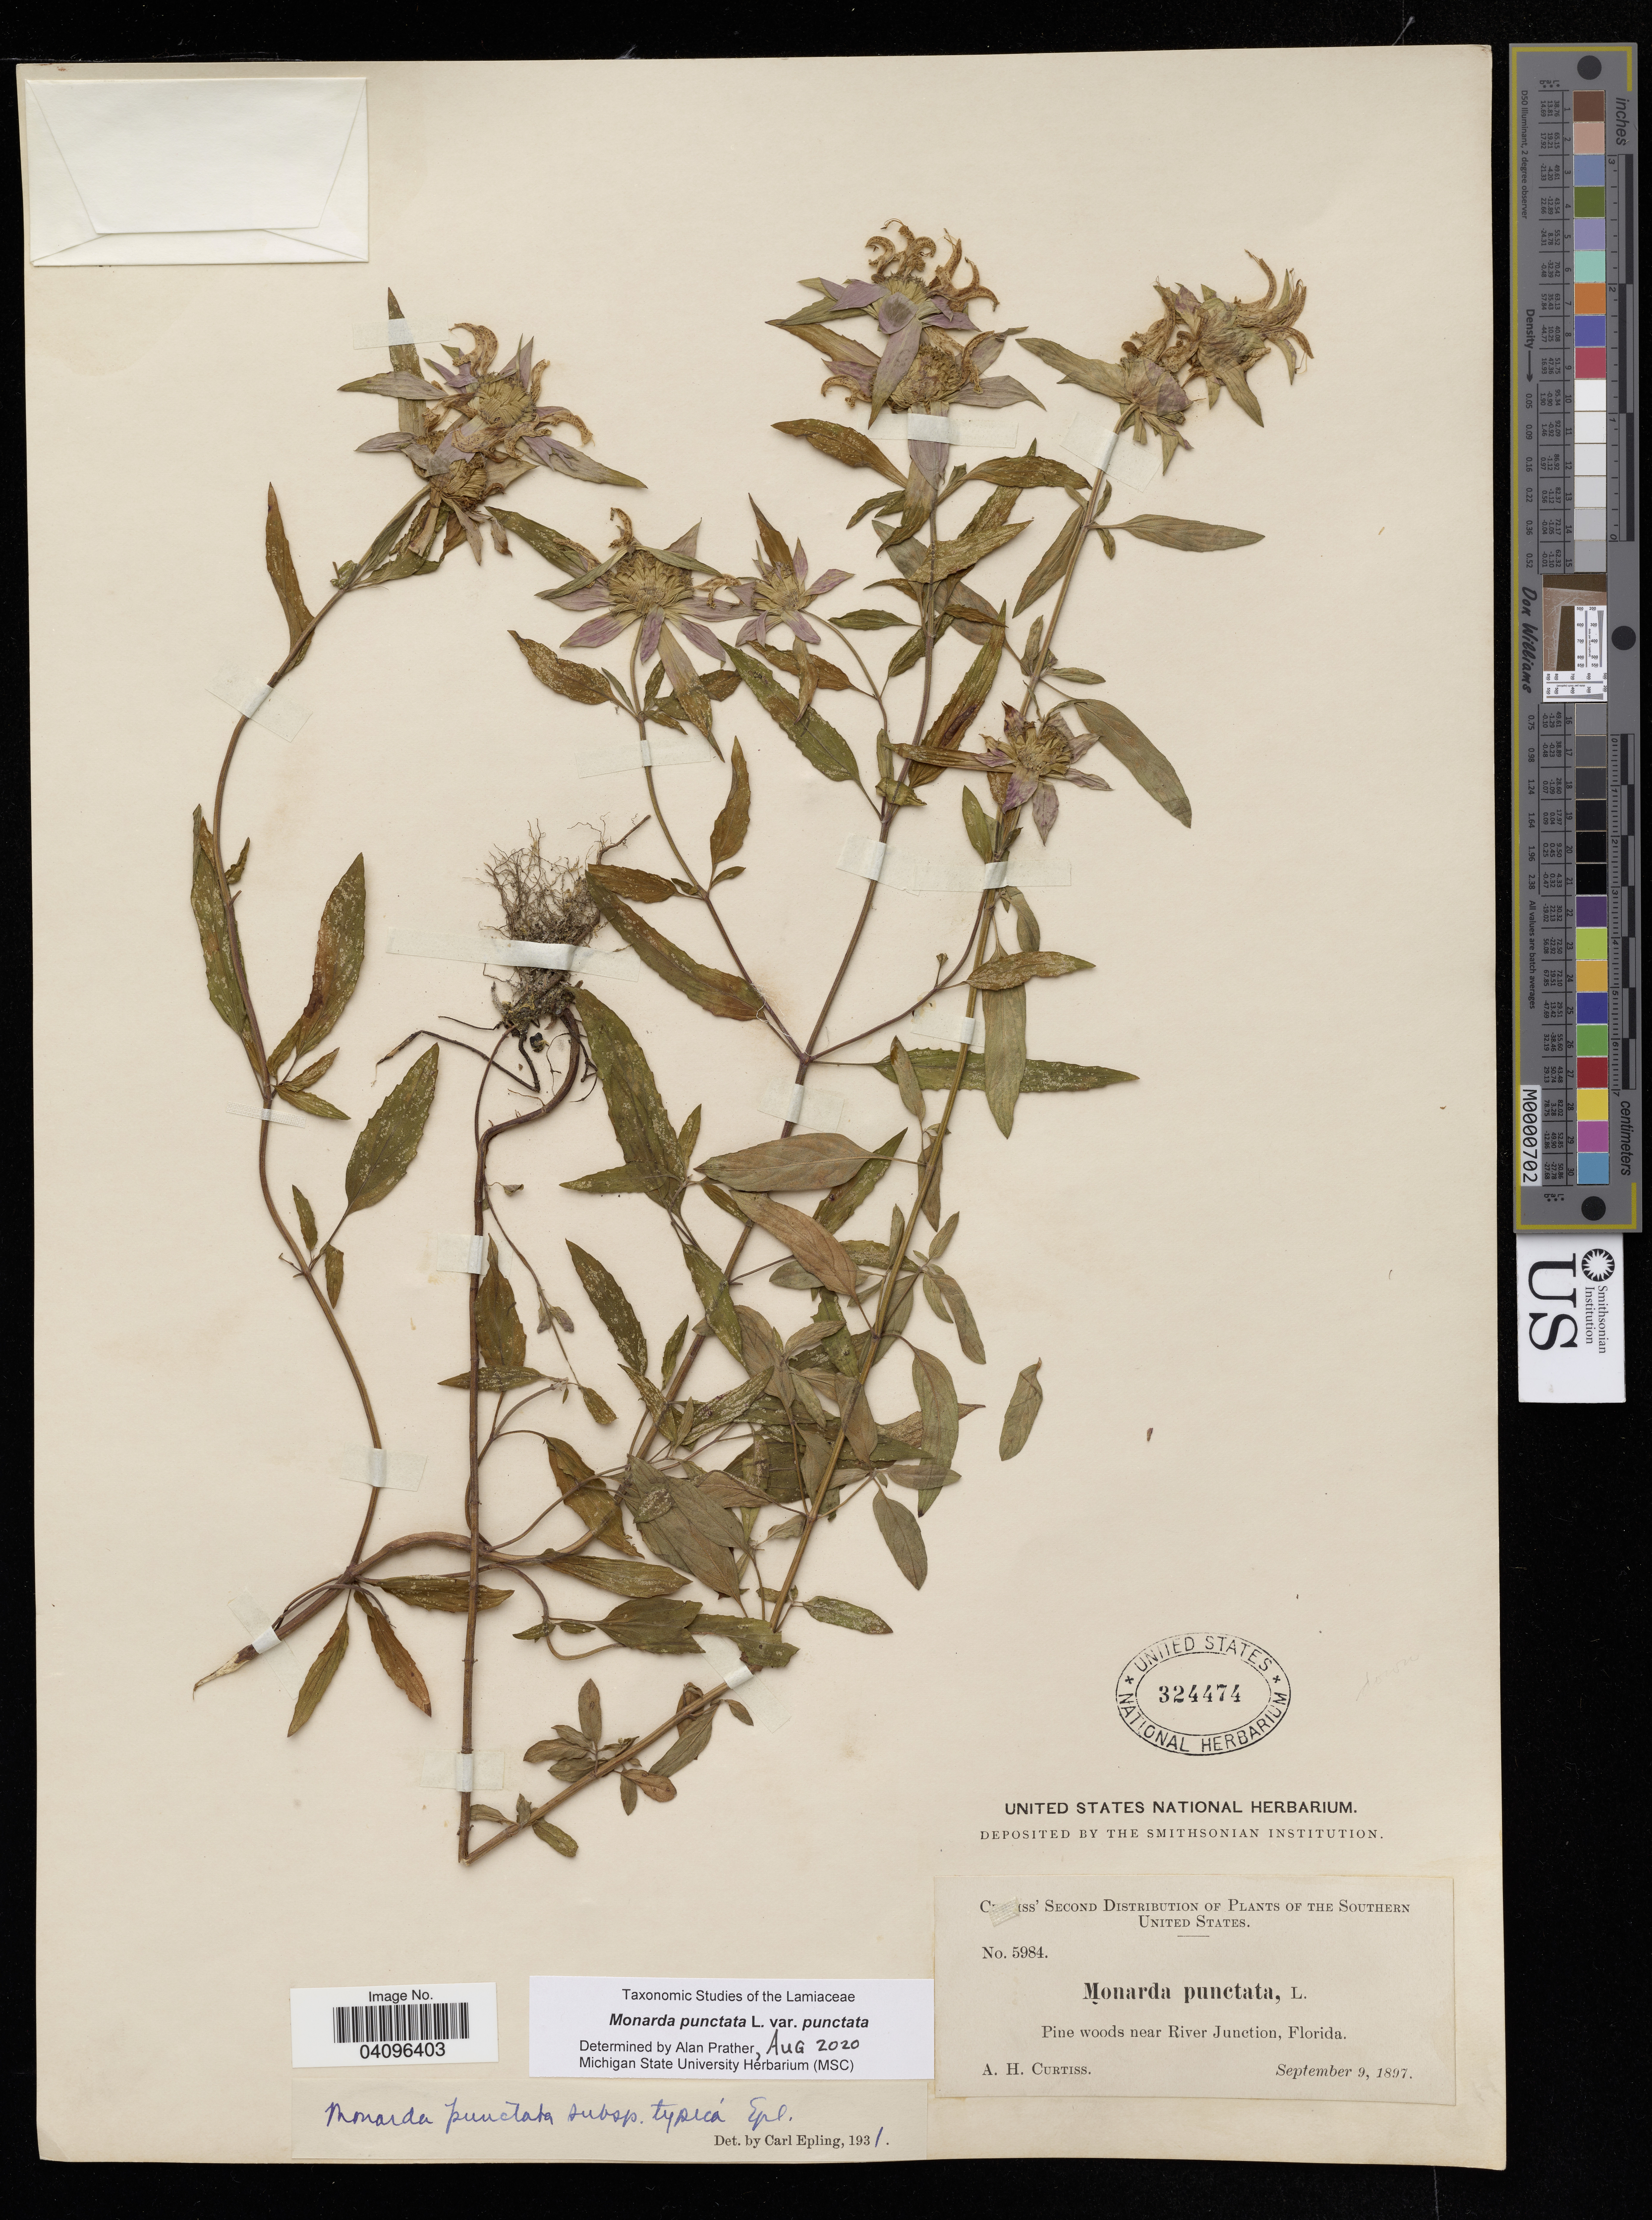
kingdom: Plantae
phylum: Tracheophyta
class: Magnoliopsida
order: Lamiales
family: Lamiaceae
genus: Monarda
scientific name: Monarda punctata var. punctata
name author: L.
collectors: A. H. Curtiss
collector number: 5984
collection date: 1897-09-09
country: United States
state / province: Florida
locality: Pine woods near River Junction.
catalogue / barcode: US 324474